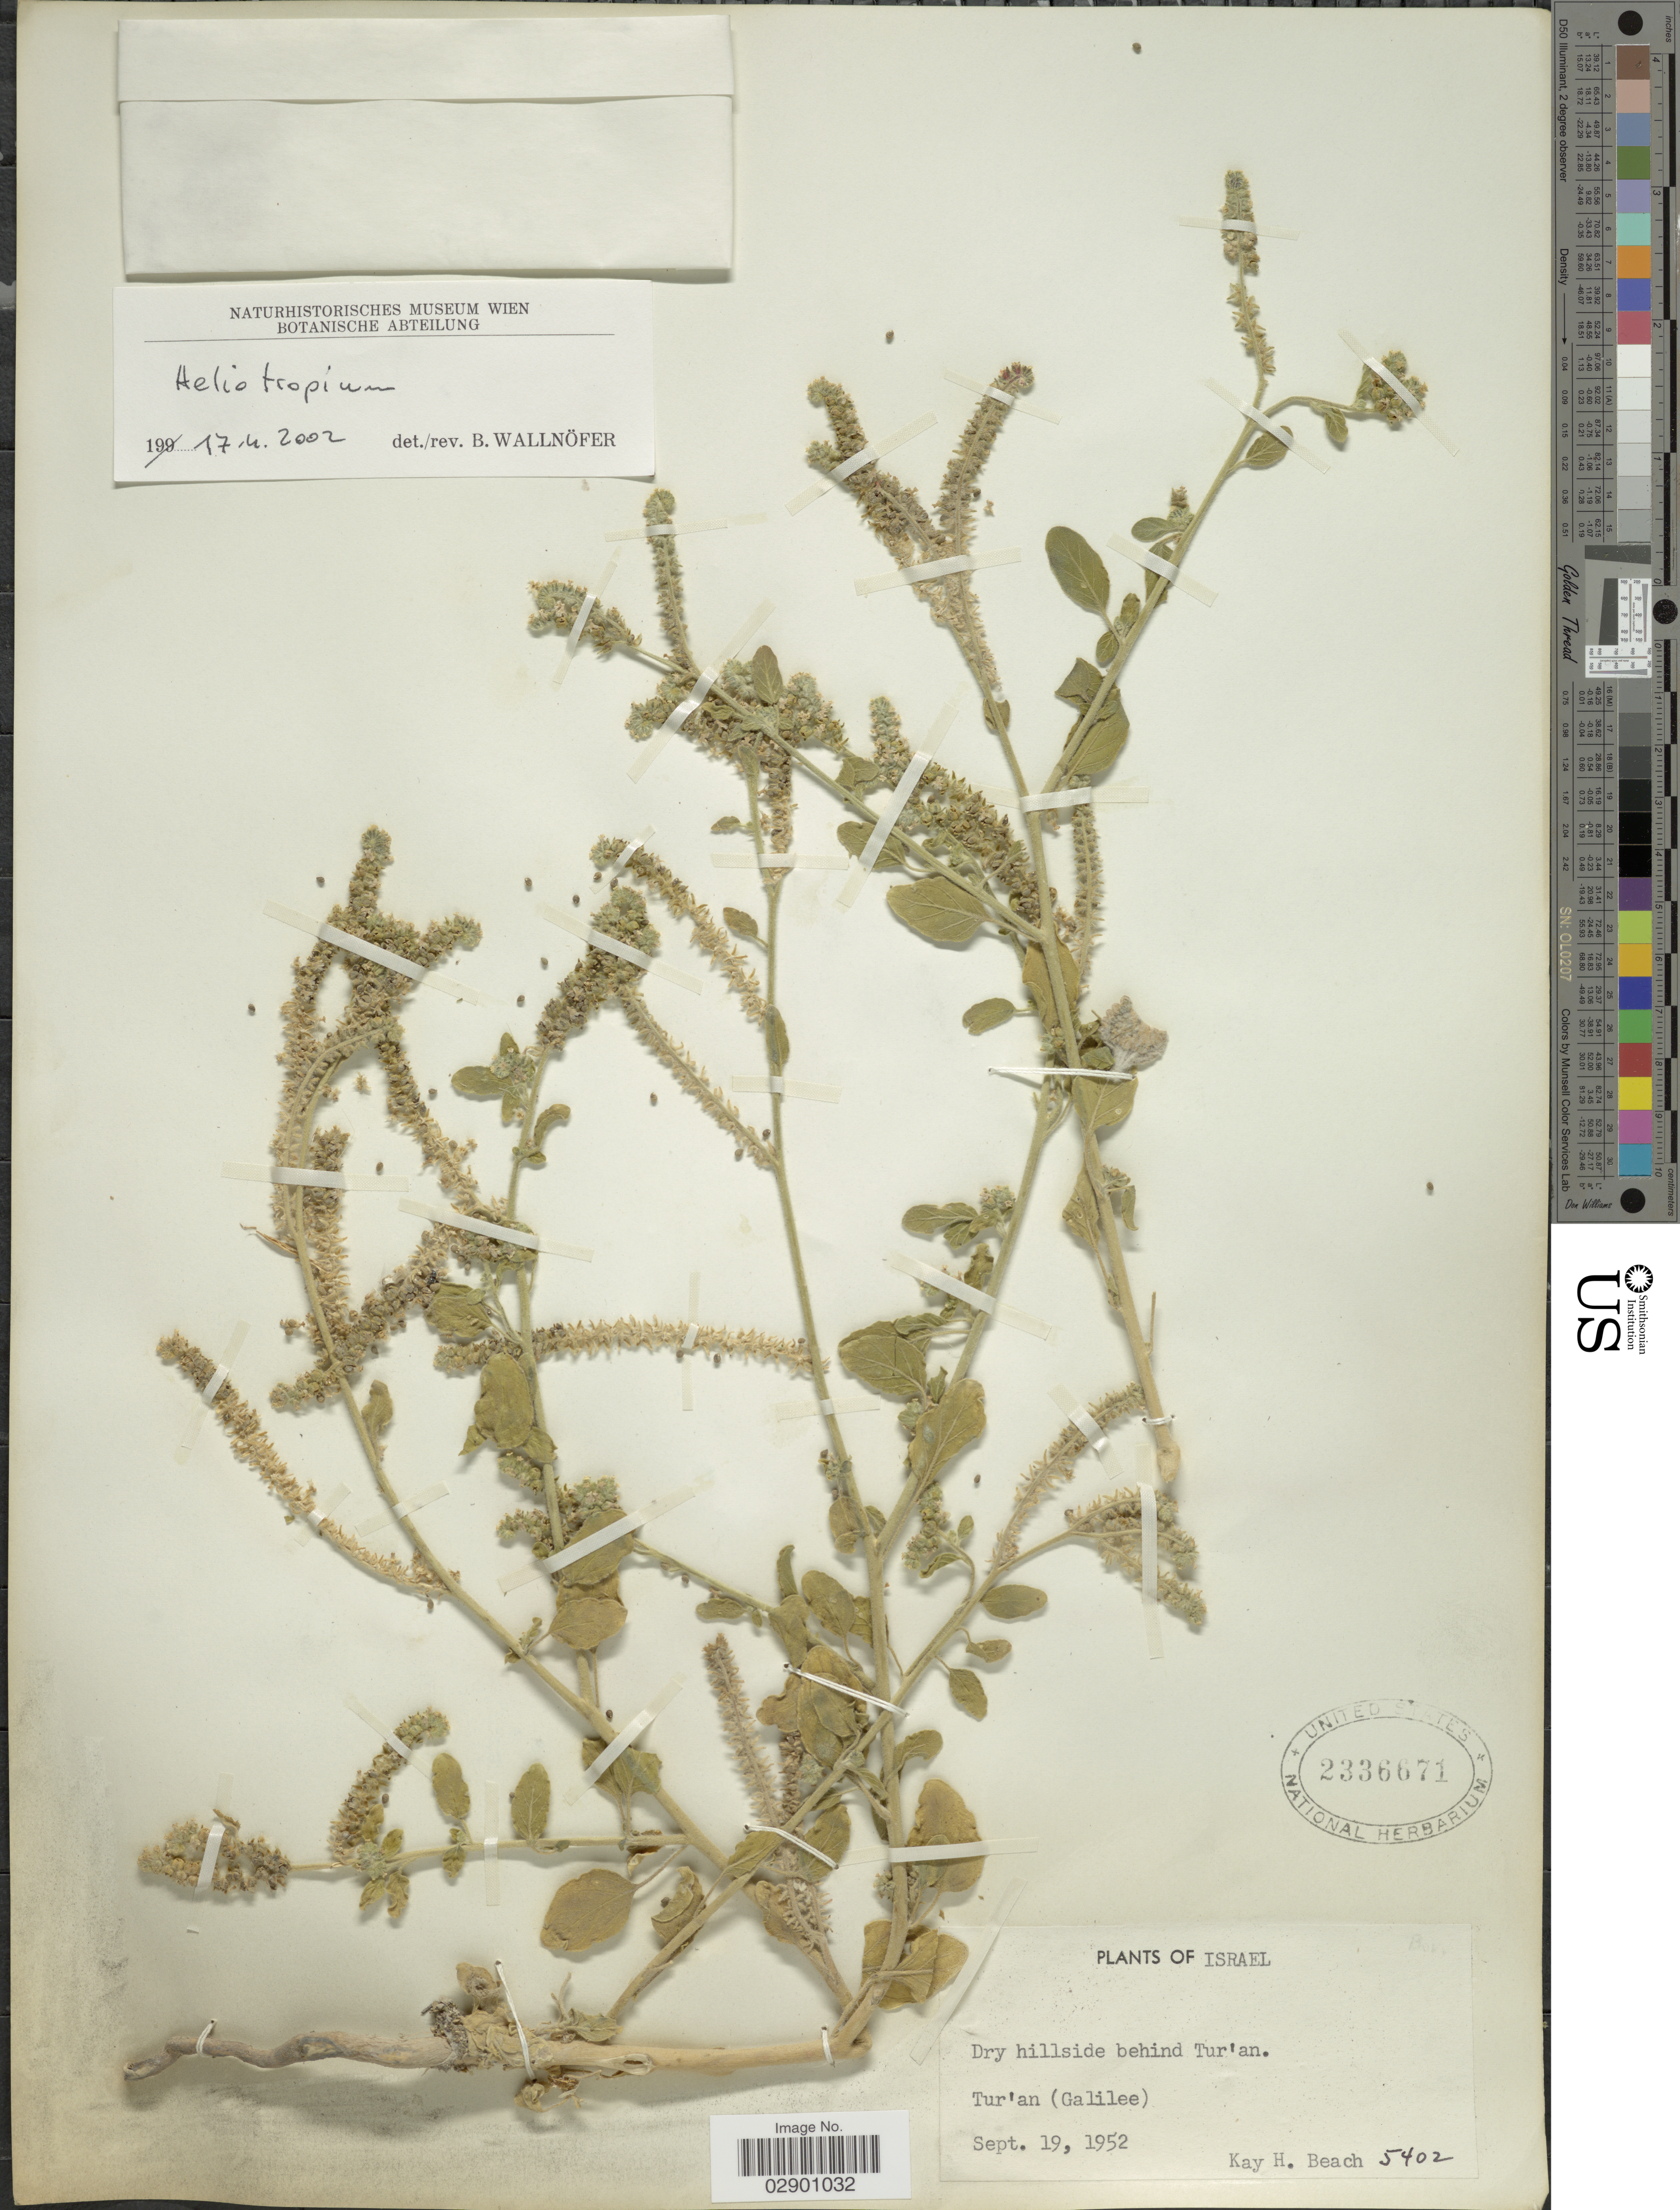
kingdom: Plantae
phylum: Tracheophyta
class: Magnoliopsida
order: Boraginales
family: Heliotropiaceae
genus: Heliotropium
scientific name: Heliotropium sp.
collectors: K. H. Beach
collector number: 5402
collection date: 1952-09-19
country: Israel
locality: Dry hillside behind Tur'an. Tur'an (Galilee).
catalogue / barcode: US 2336671